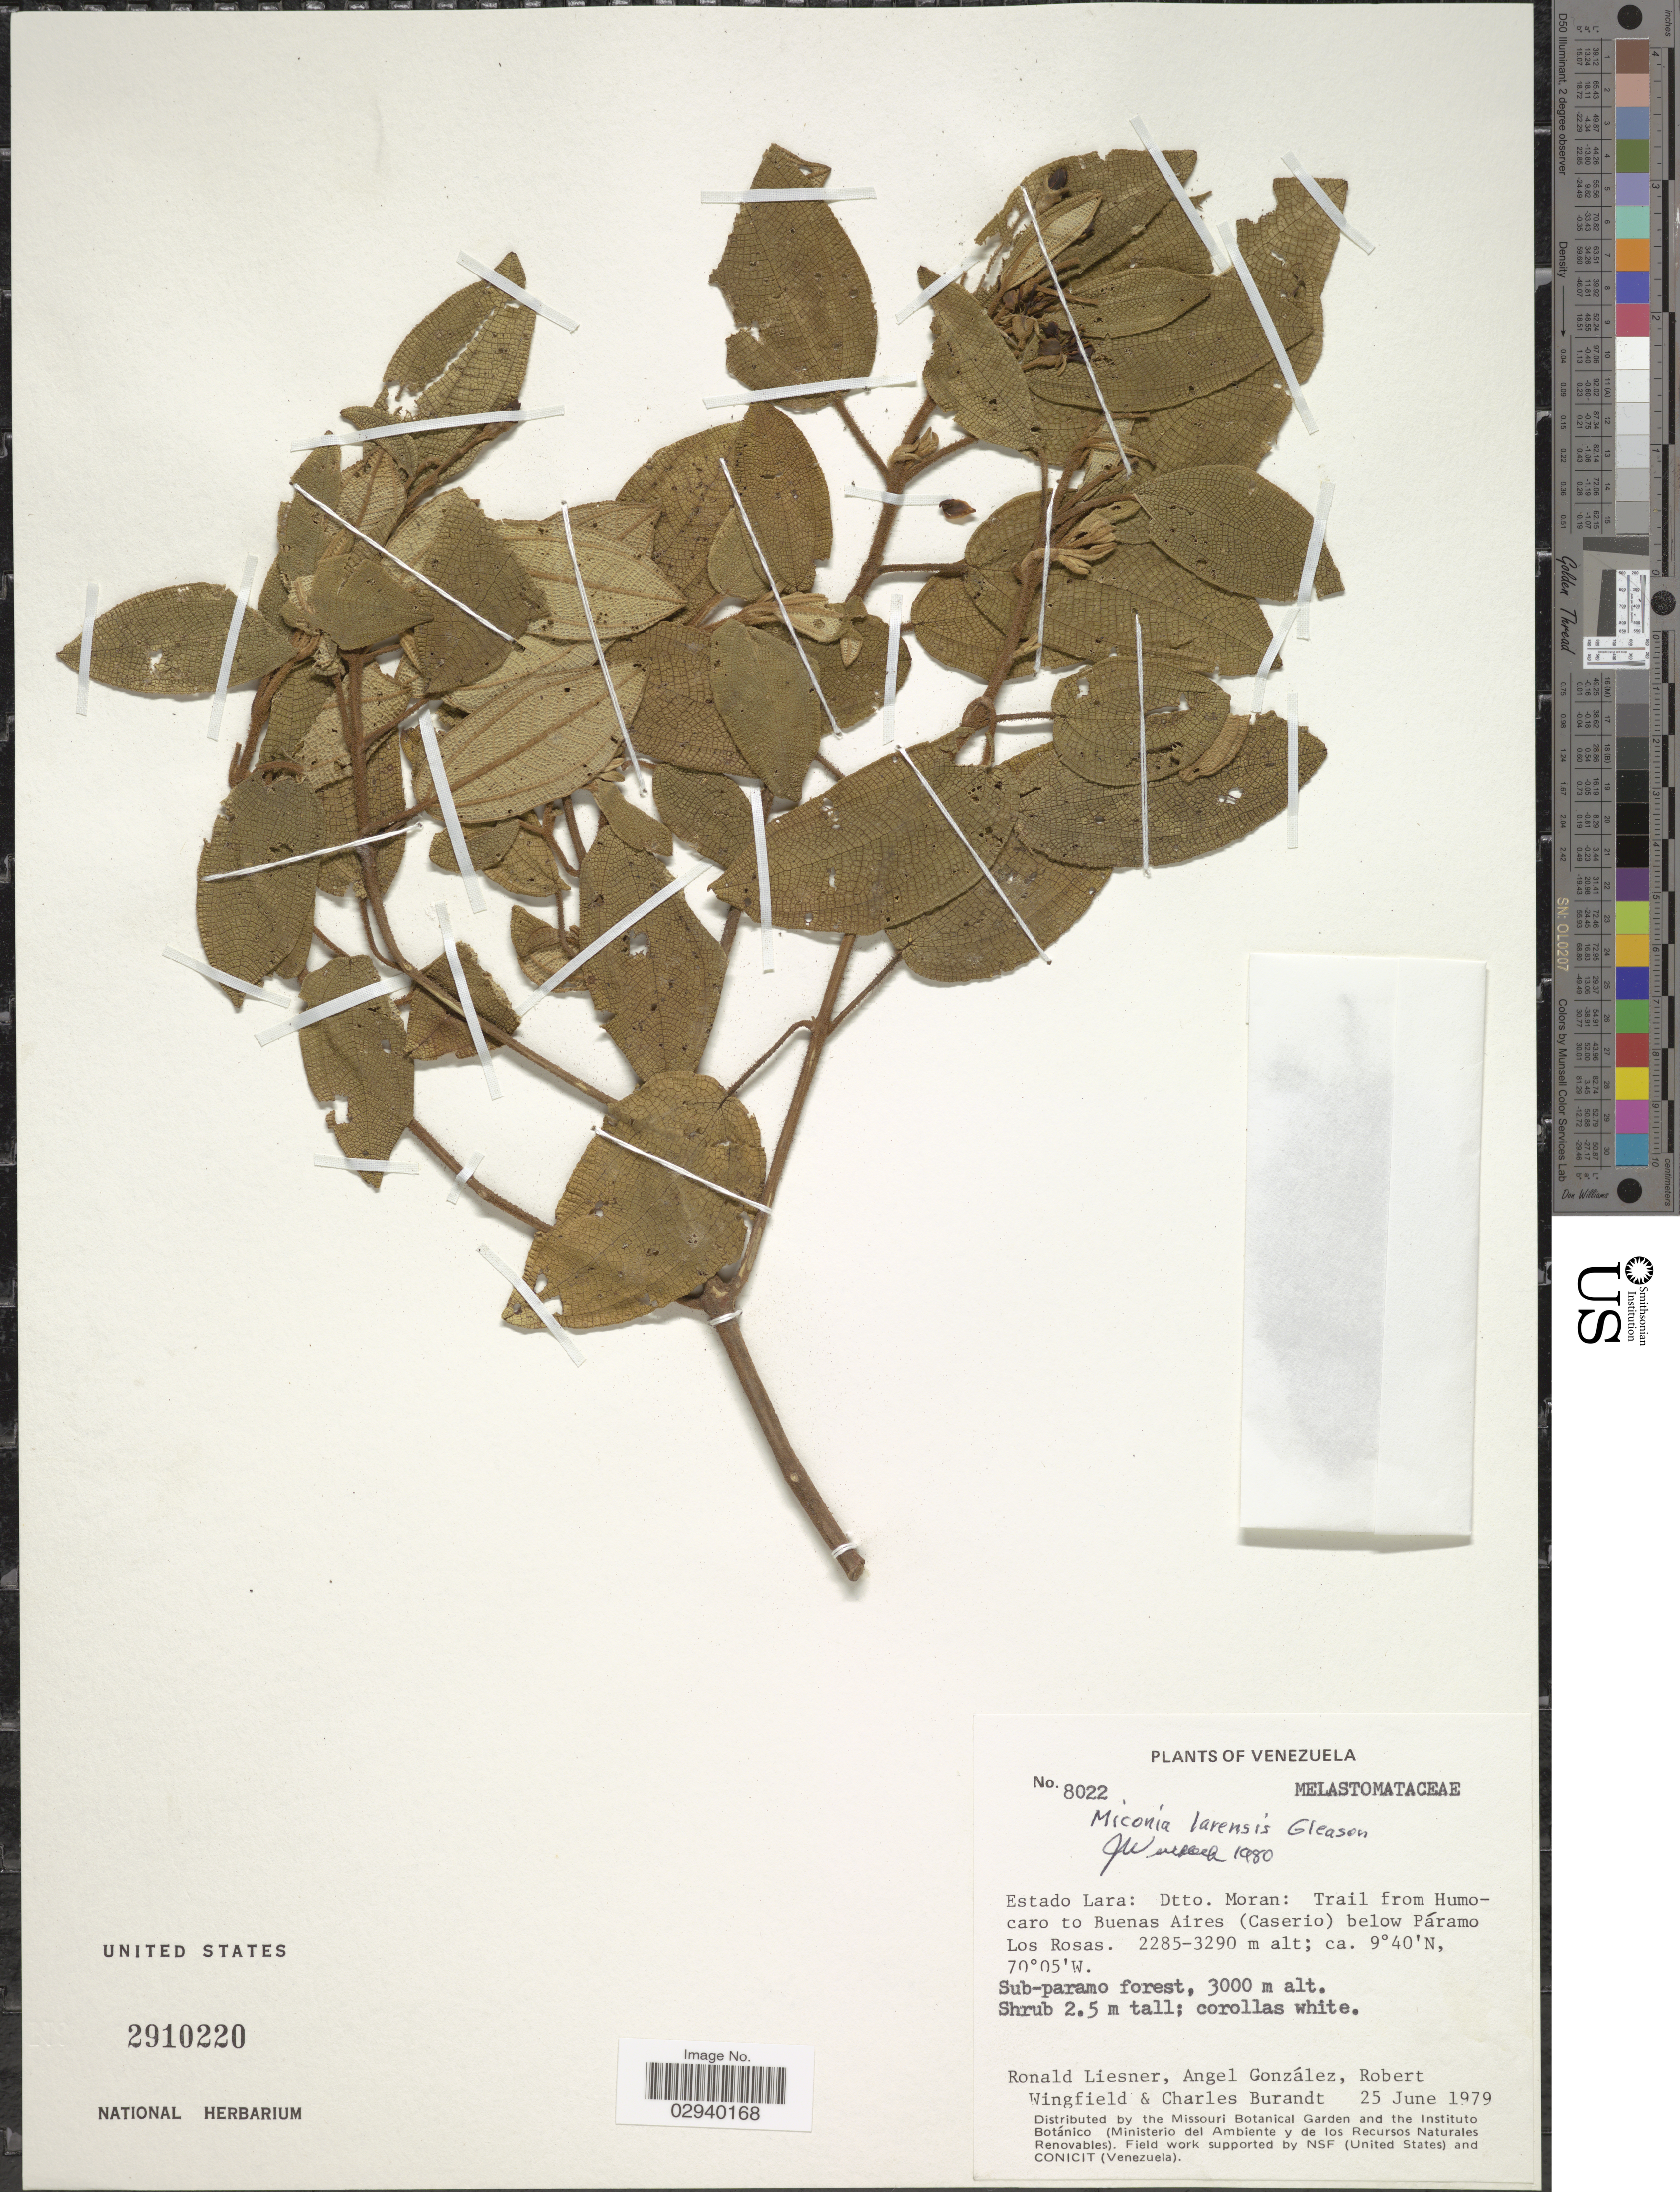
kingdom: Plantae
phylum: Tracheophyta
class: Magnoliopsida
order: Myrtales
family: Melastomataceae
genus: Miconia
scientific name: Miconia larensis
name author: Gleason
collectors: R. L. Liesner, A. C. González, R. C. Wingfield & C. Burandt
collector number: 8022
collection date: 1979-06-25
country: Venezuela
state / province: Lara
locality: Dtto. Moran: Trail from Humocaro to Buenas Aires (Caserio) below Páramo Los Rosas.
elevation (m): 3000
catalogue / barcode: US 2910220